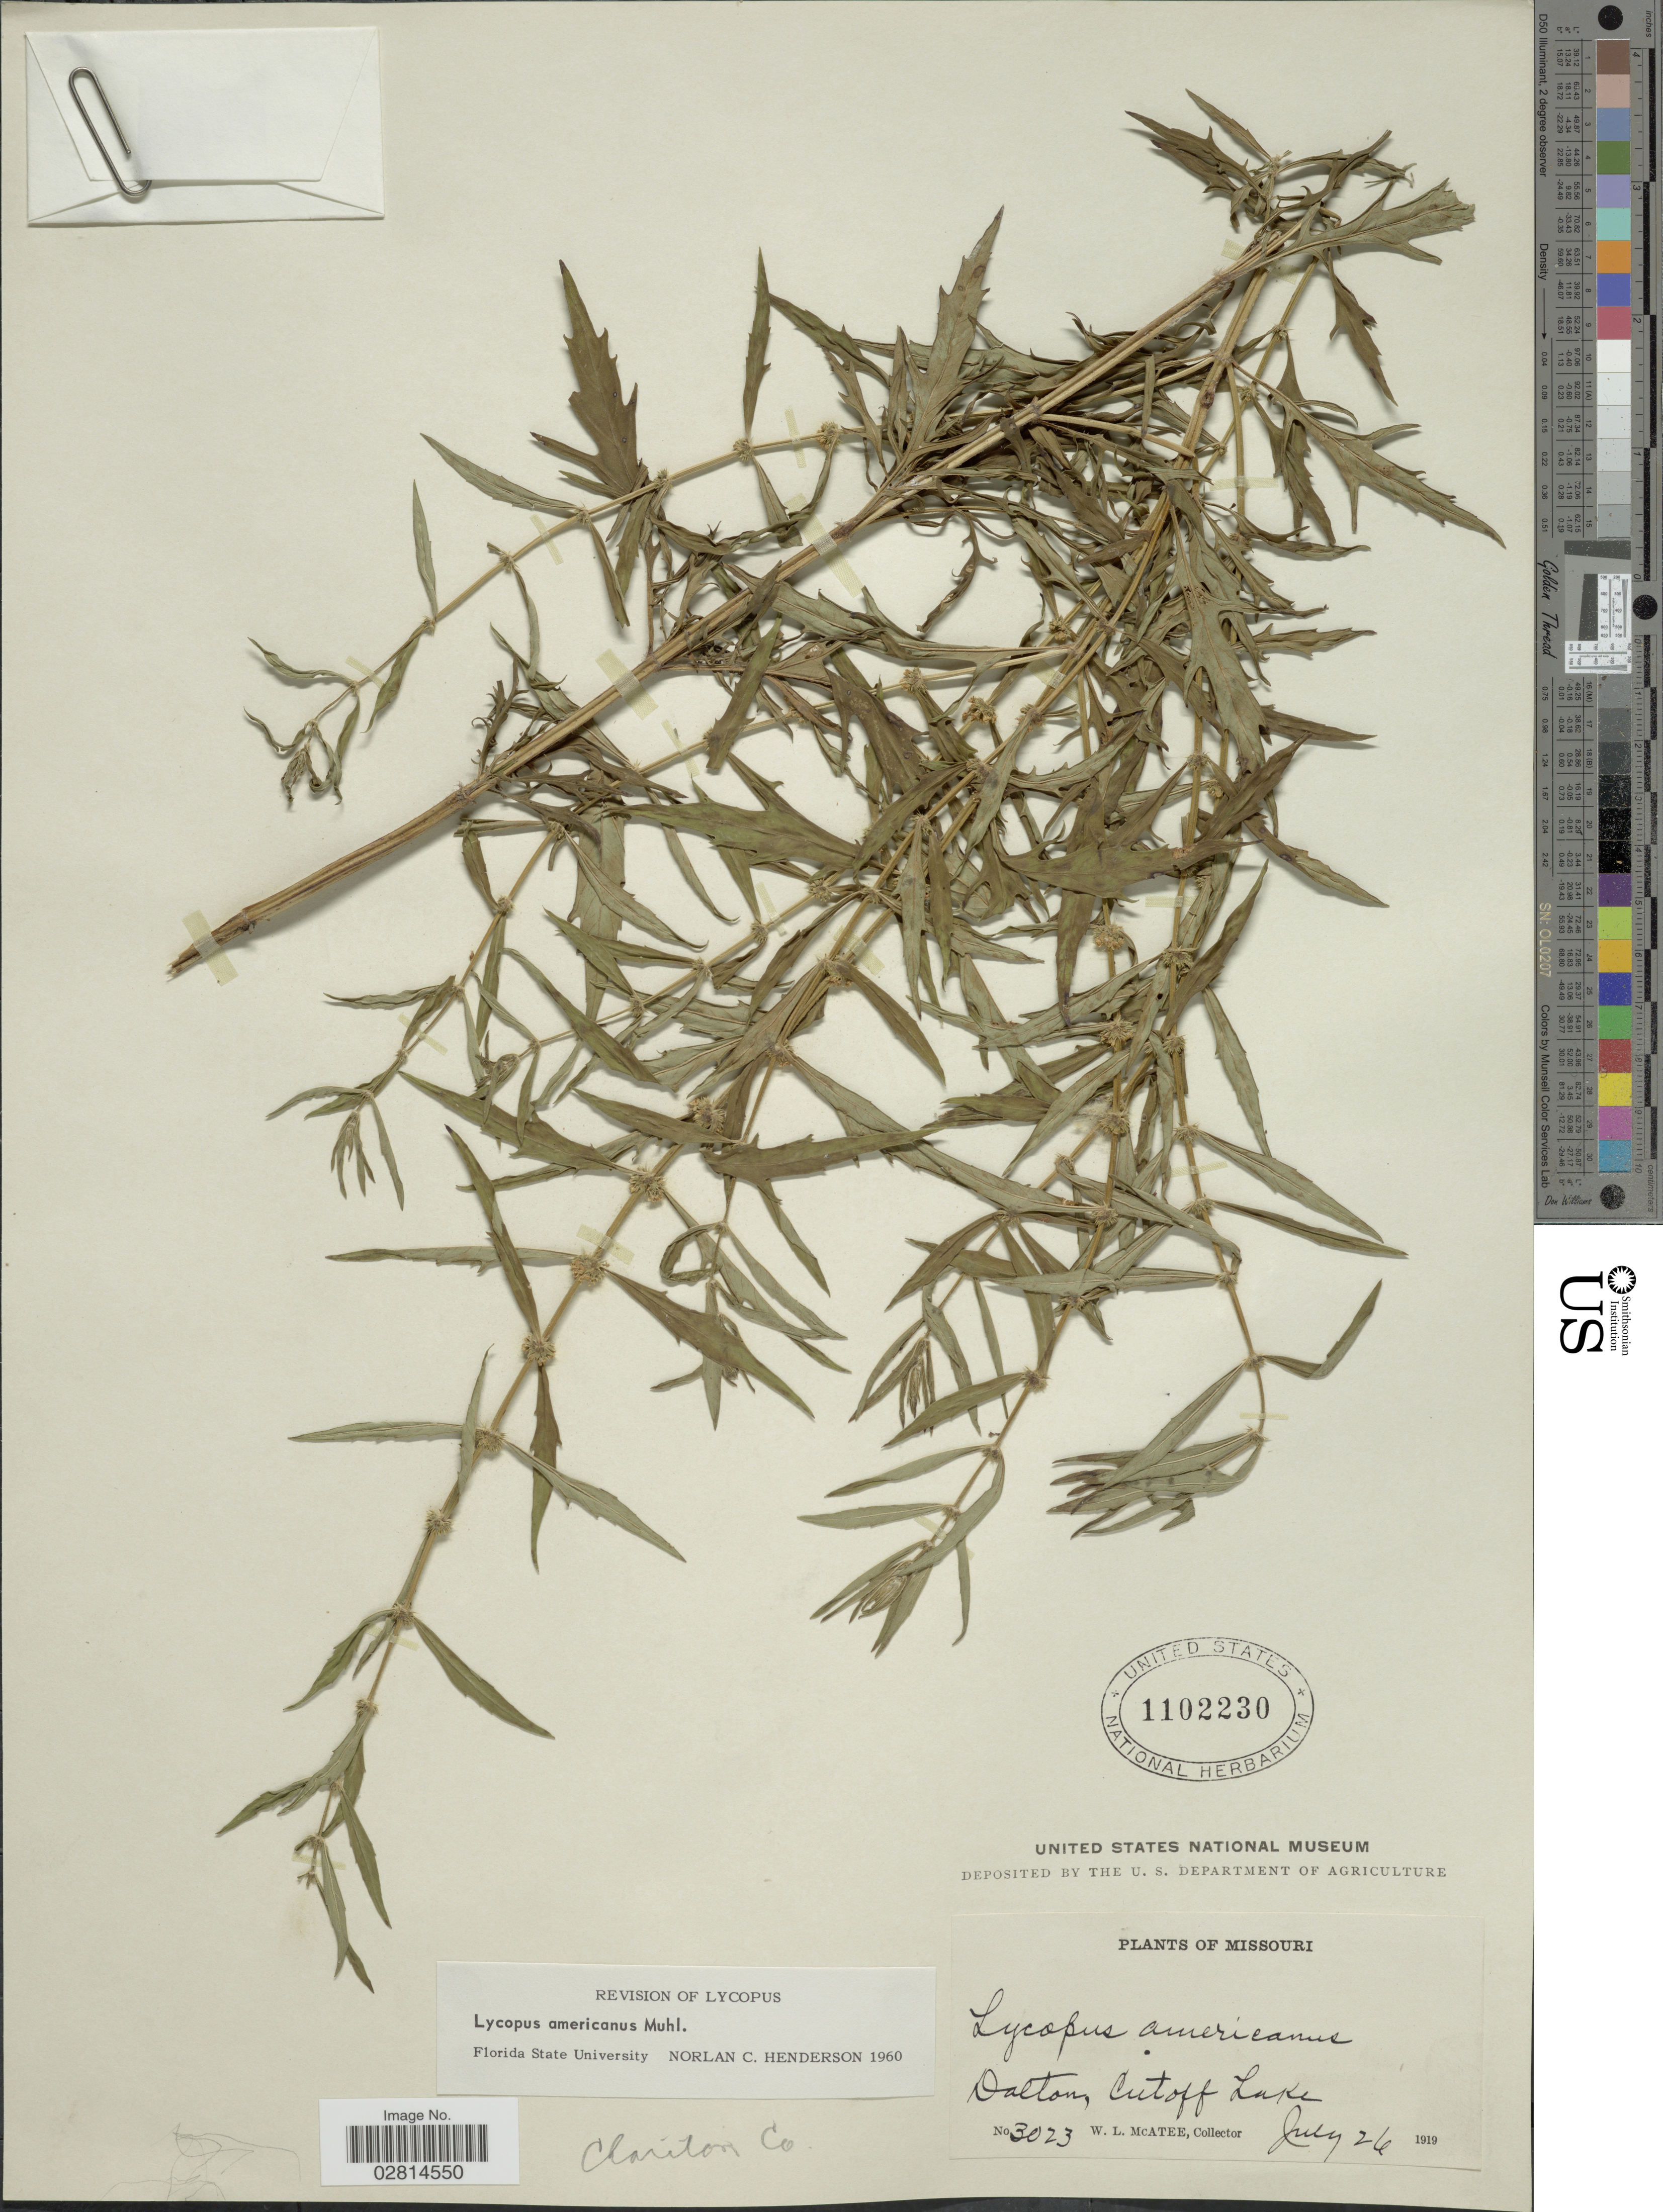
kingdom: Plantae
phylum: Tracheophyta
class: Magnoliopsida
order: Lamiales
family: Lamiaceae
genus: Lycopus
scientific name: Lycopus americanus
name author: Muhl. ex W.P.C. Barton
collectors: W. McAtee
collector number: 3023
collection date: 1919-07-26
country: United States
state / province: Missouri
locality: Dalton, Cut off Lake. Chariton Co.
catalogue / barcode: US 1102230